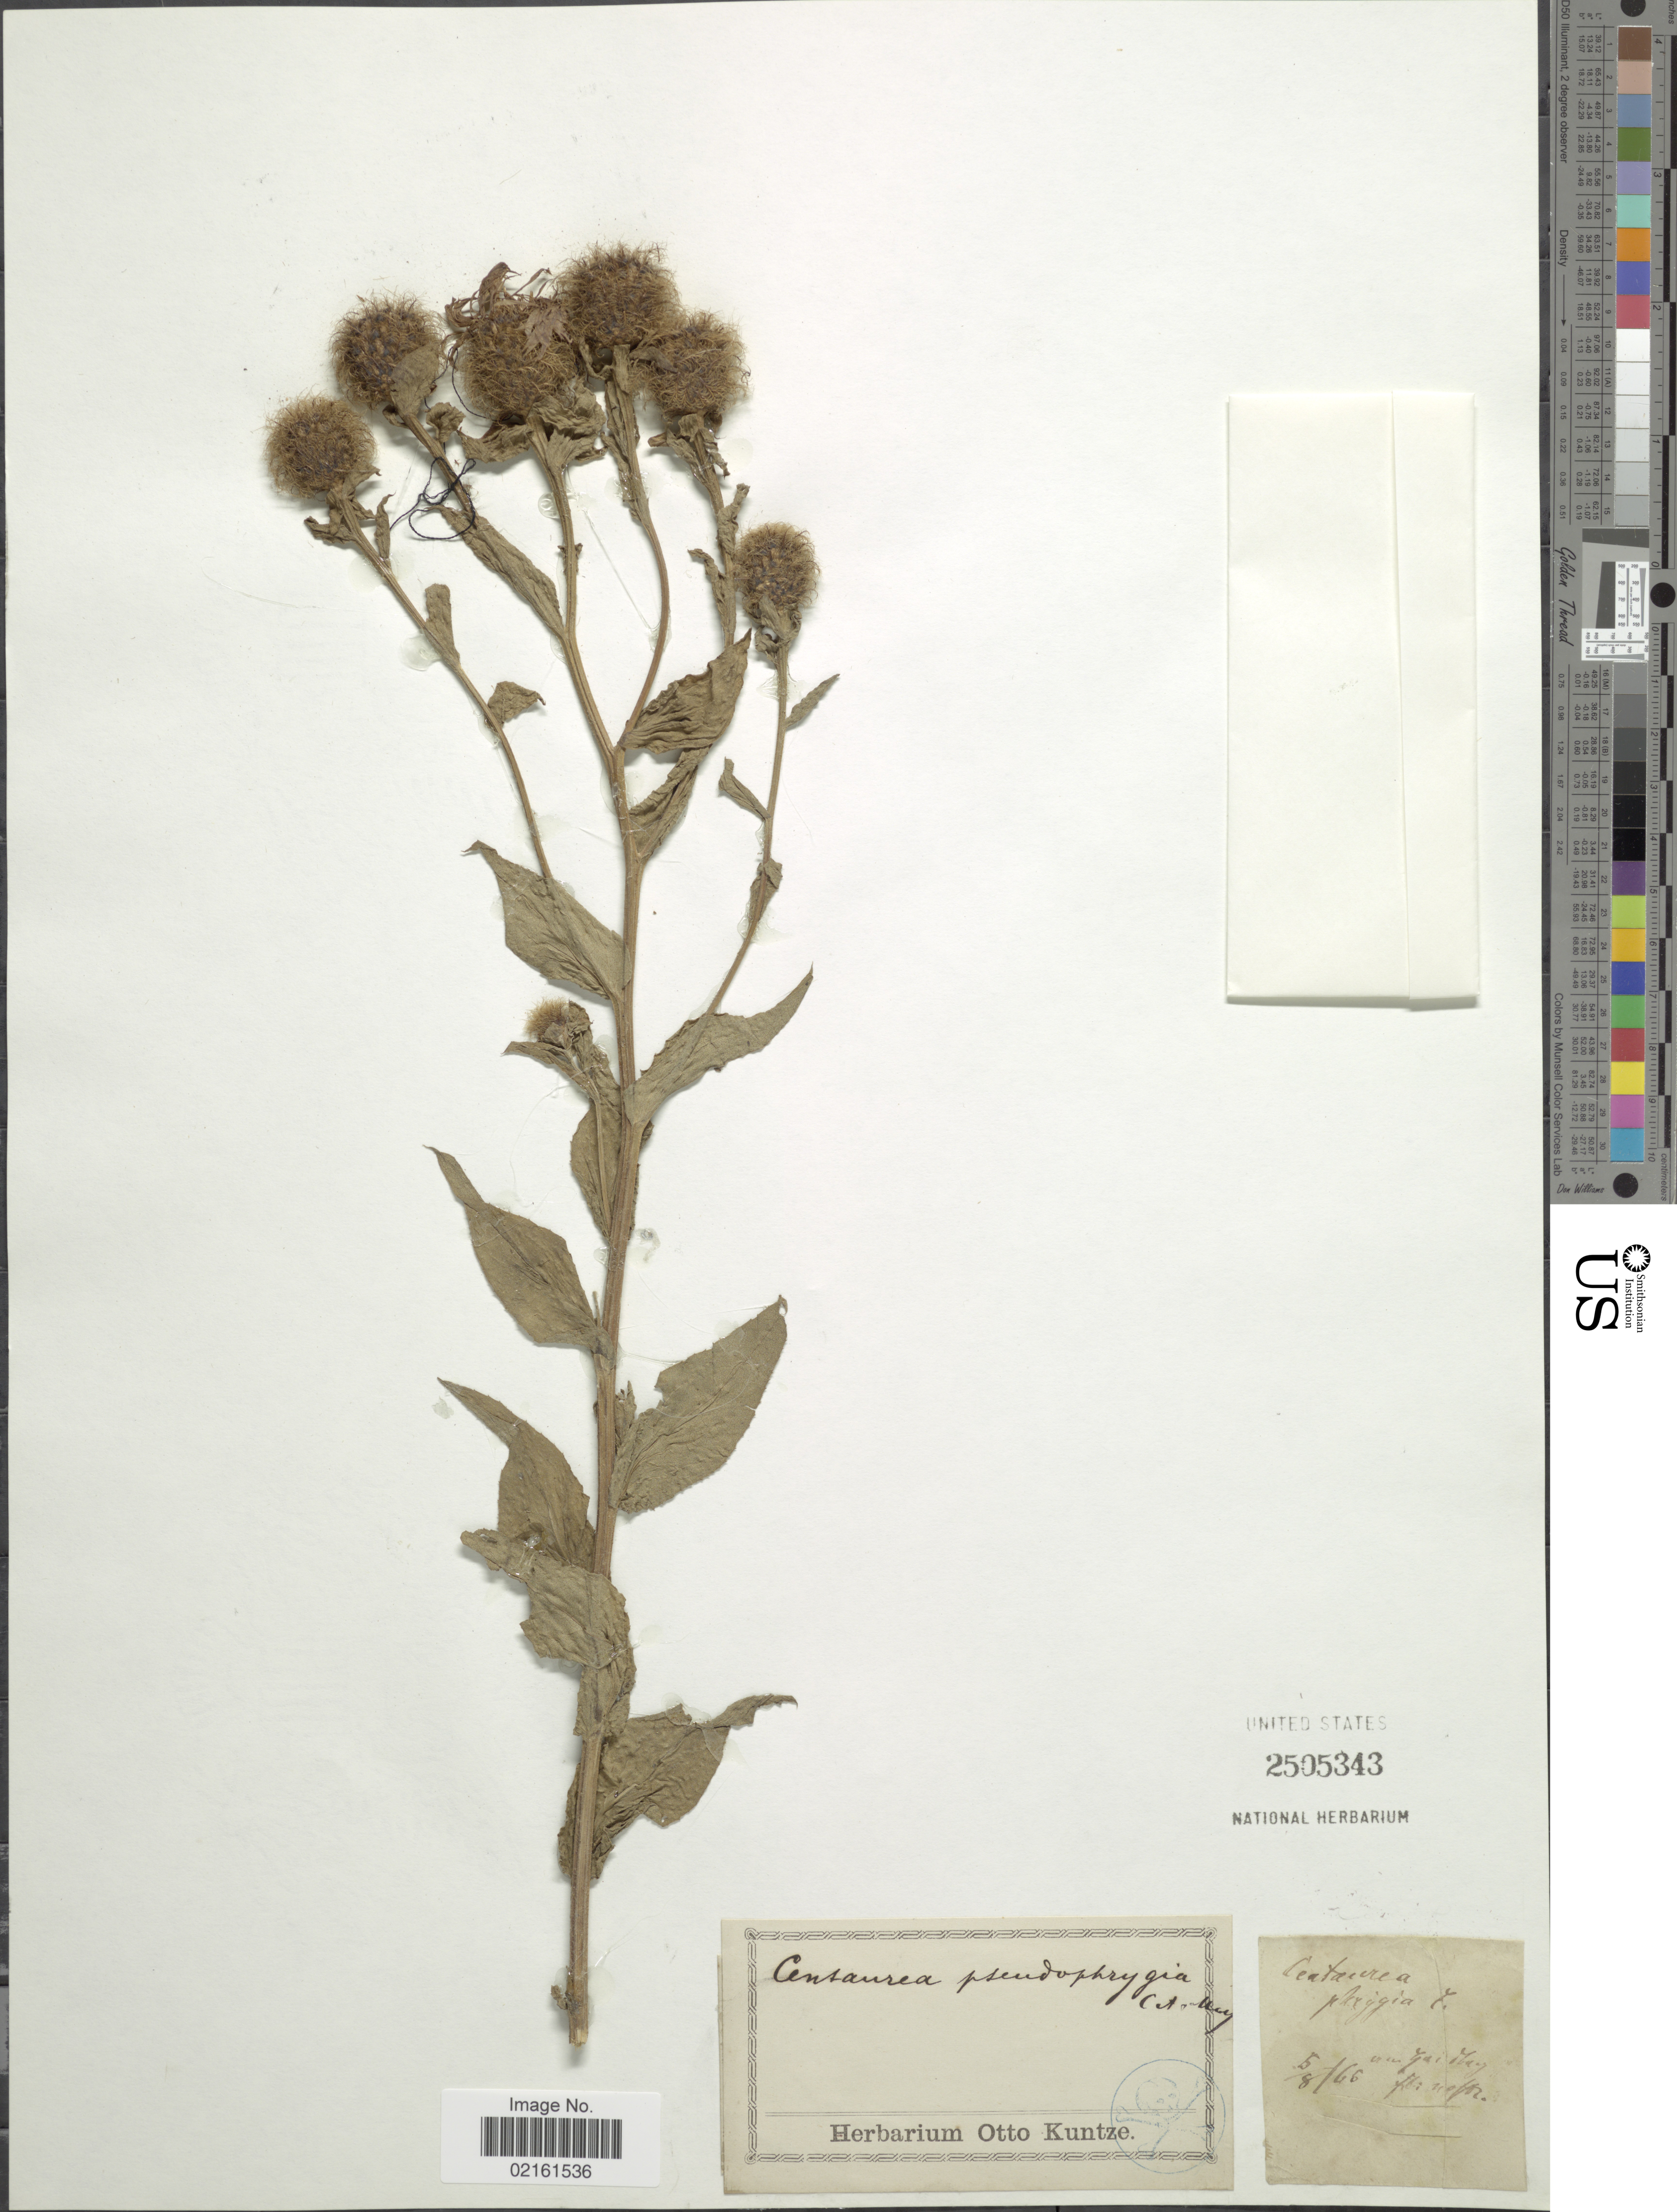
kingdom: Plantae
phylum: Tracheophyta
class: Magnoliopsida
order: Asterales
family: Asteraceae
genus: Centaurea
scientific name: Centaurea phrygia subsp. pseudophrygia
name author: (C.A. Mey.) Gugler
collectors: ex herb. Otto Kuntze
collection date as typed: Transcribed d/m/y: 5/8/66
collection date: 1866-08-05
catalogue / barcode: US 2505343